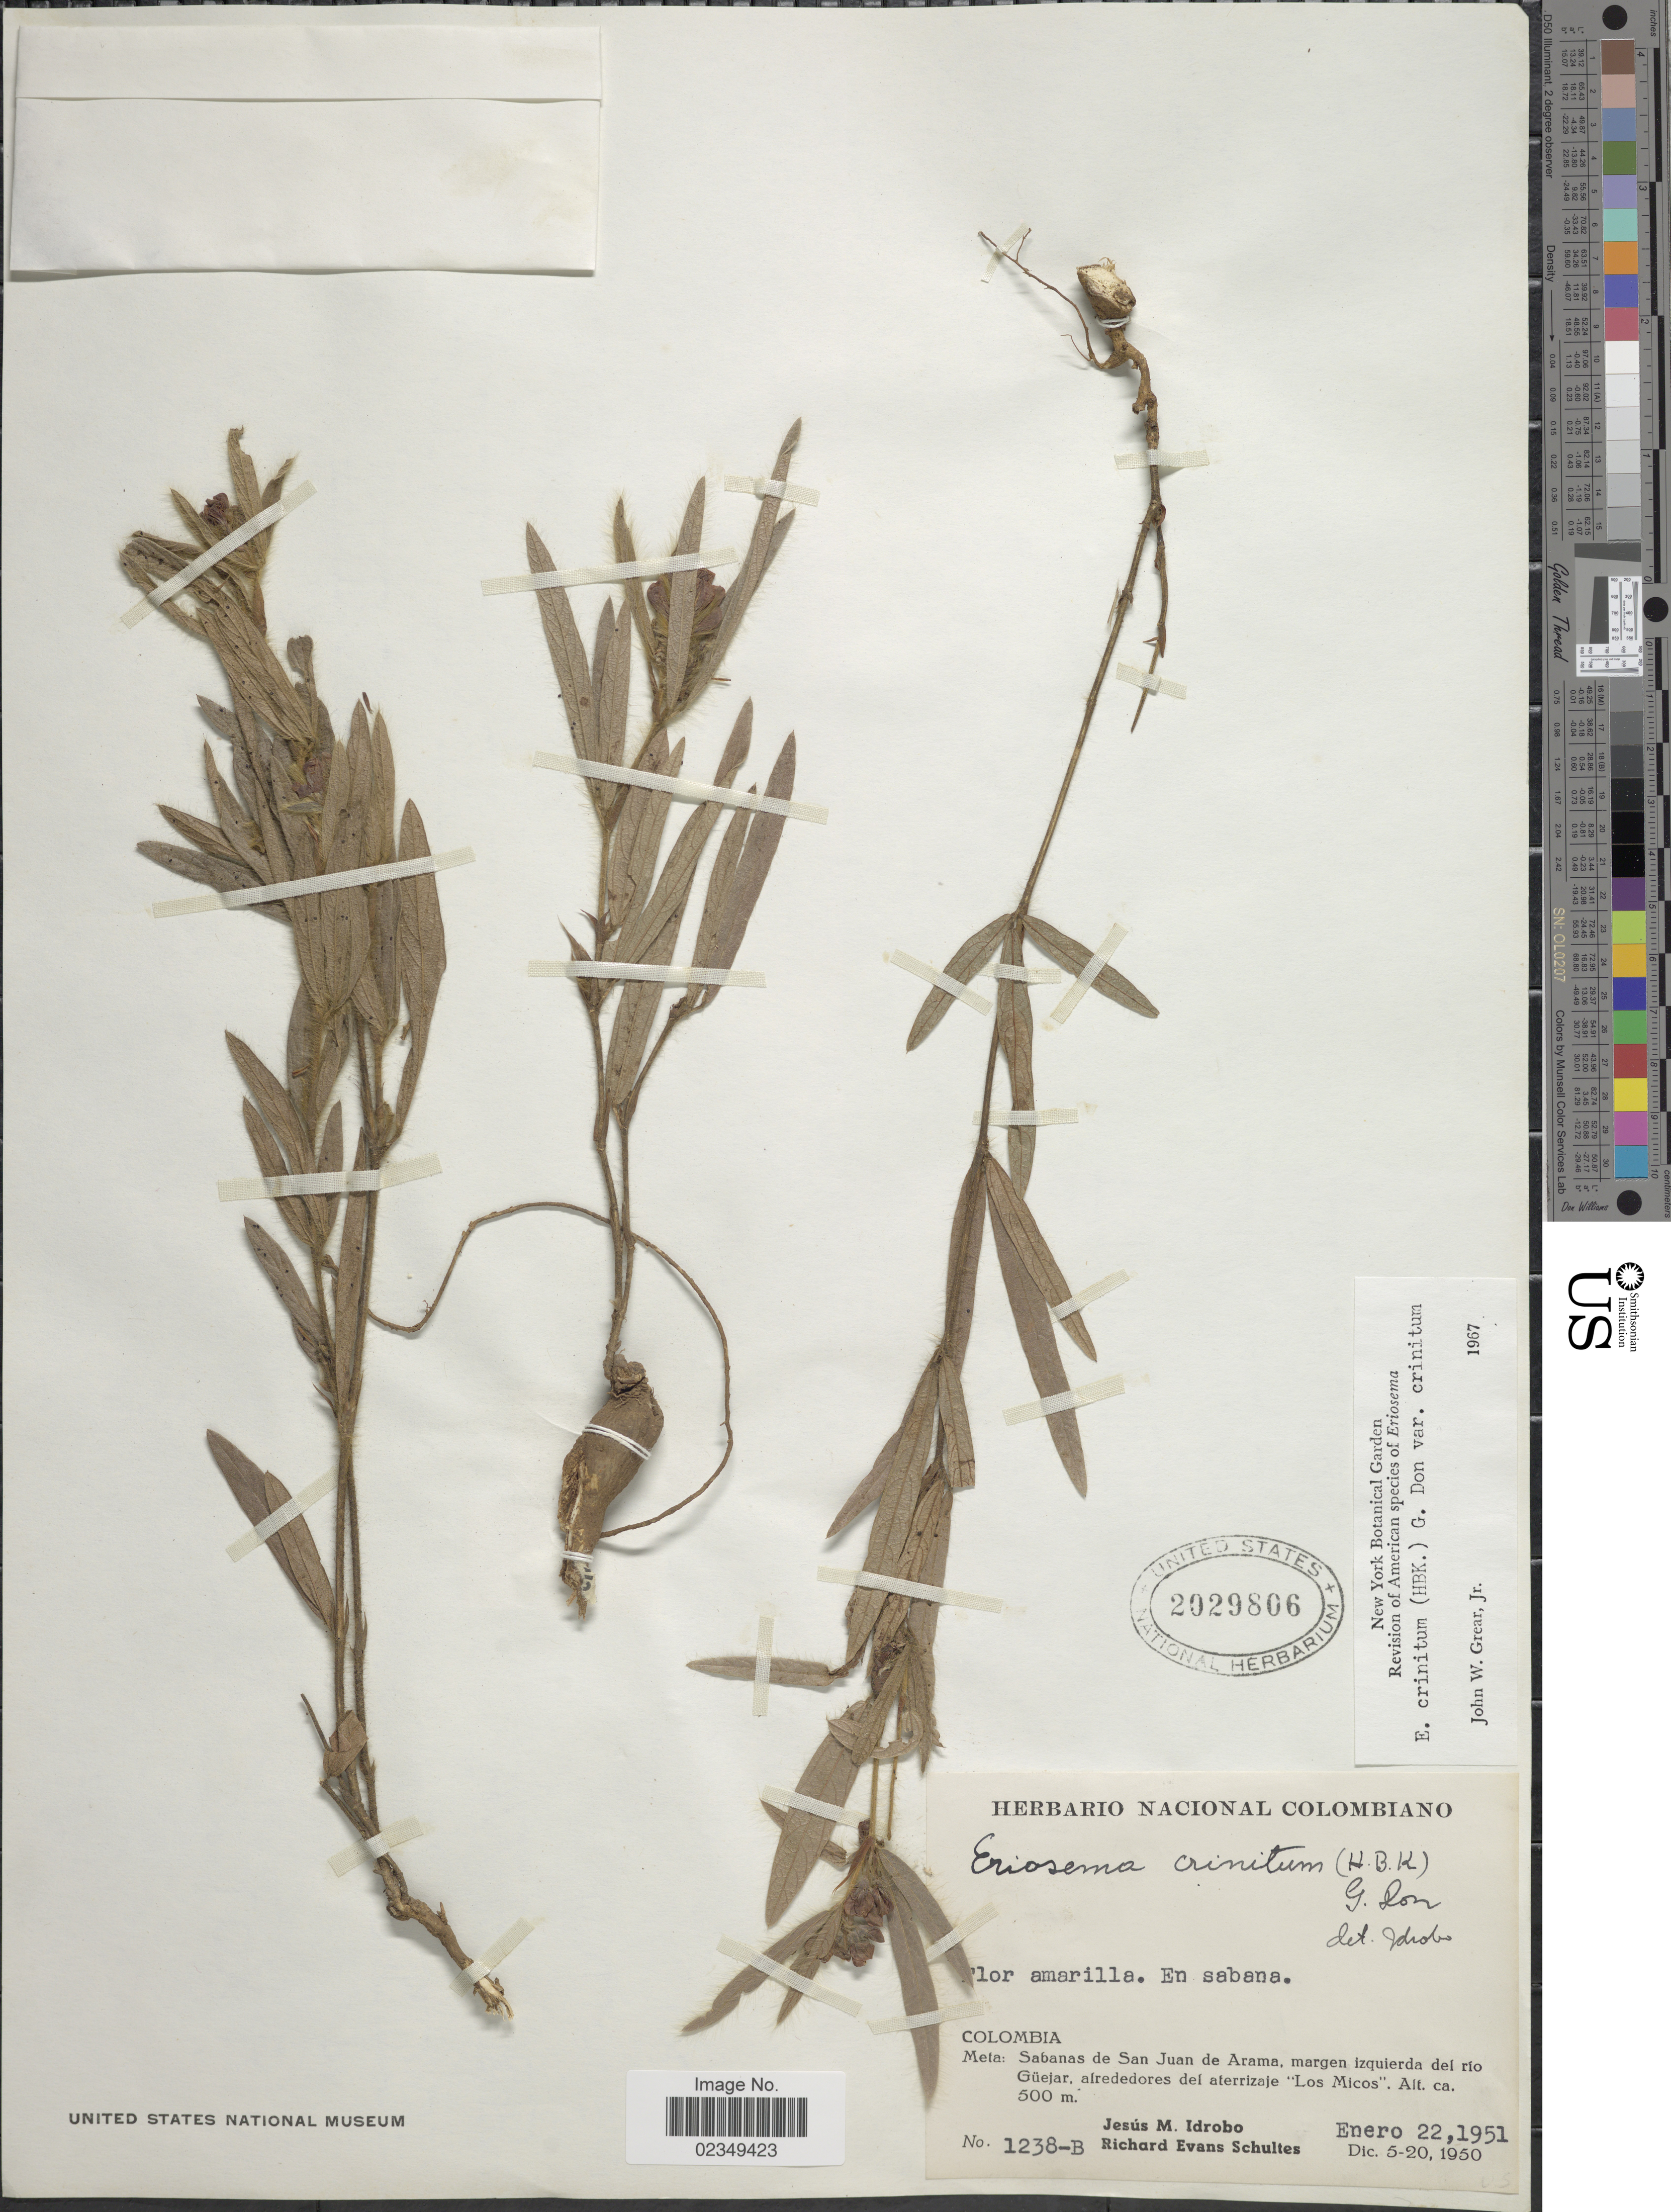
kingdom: Plantae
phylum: Tracheophyta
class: Magnoliopsida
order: Fabales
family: Fabaceae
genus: Eriosema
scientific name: Eriosema crinitum var. crinitum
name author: (Kunth) G. Don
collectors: J. M. Idrobo & R. E. Schultes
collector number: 1238-B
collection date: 1951-01-22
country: Colombia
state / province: Meta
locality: Sabanas de San Juan de Arama, margen izquierda del rio Güejar, alrededores del aterrizaje "Los Micos"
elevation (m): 500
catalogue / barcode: US 2029806